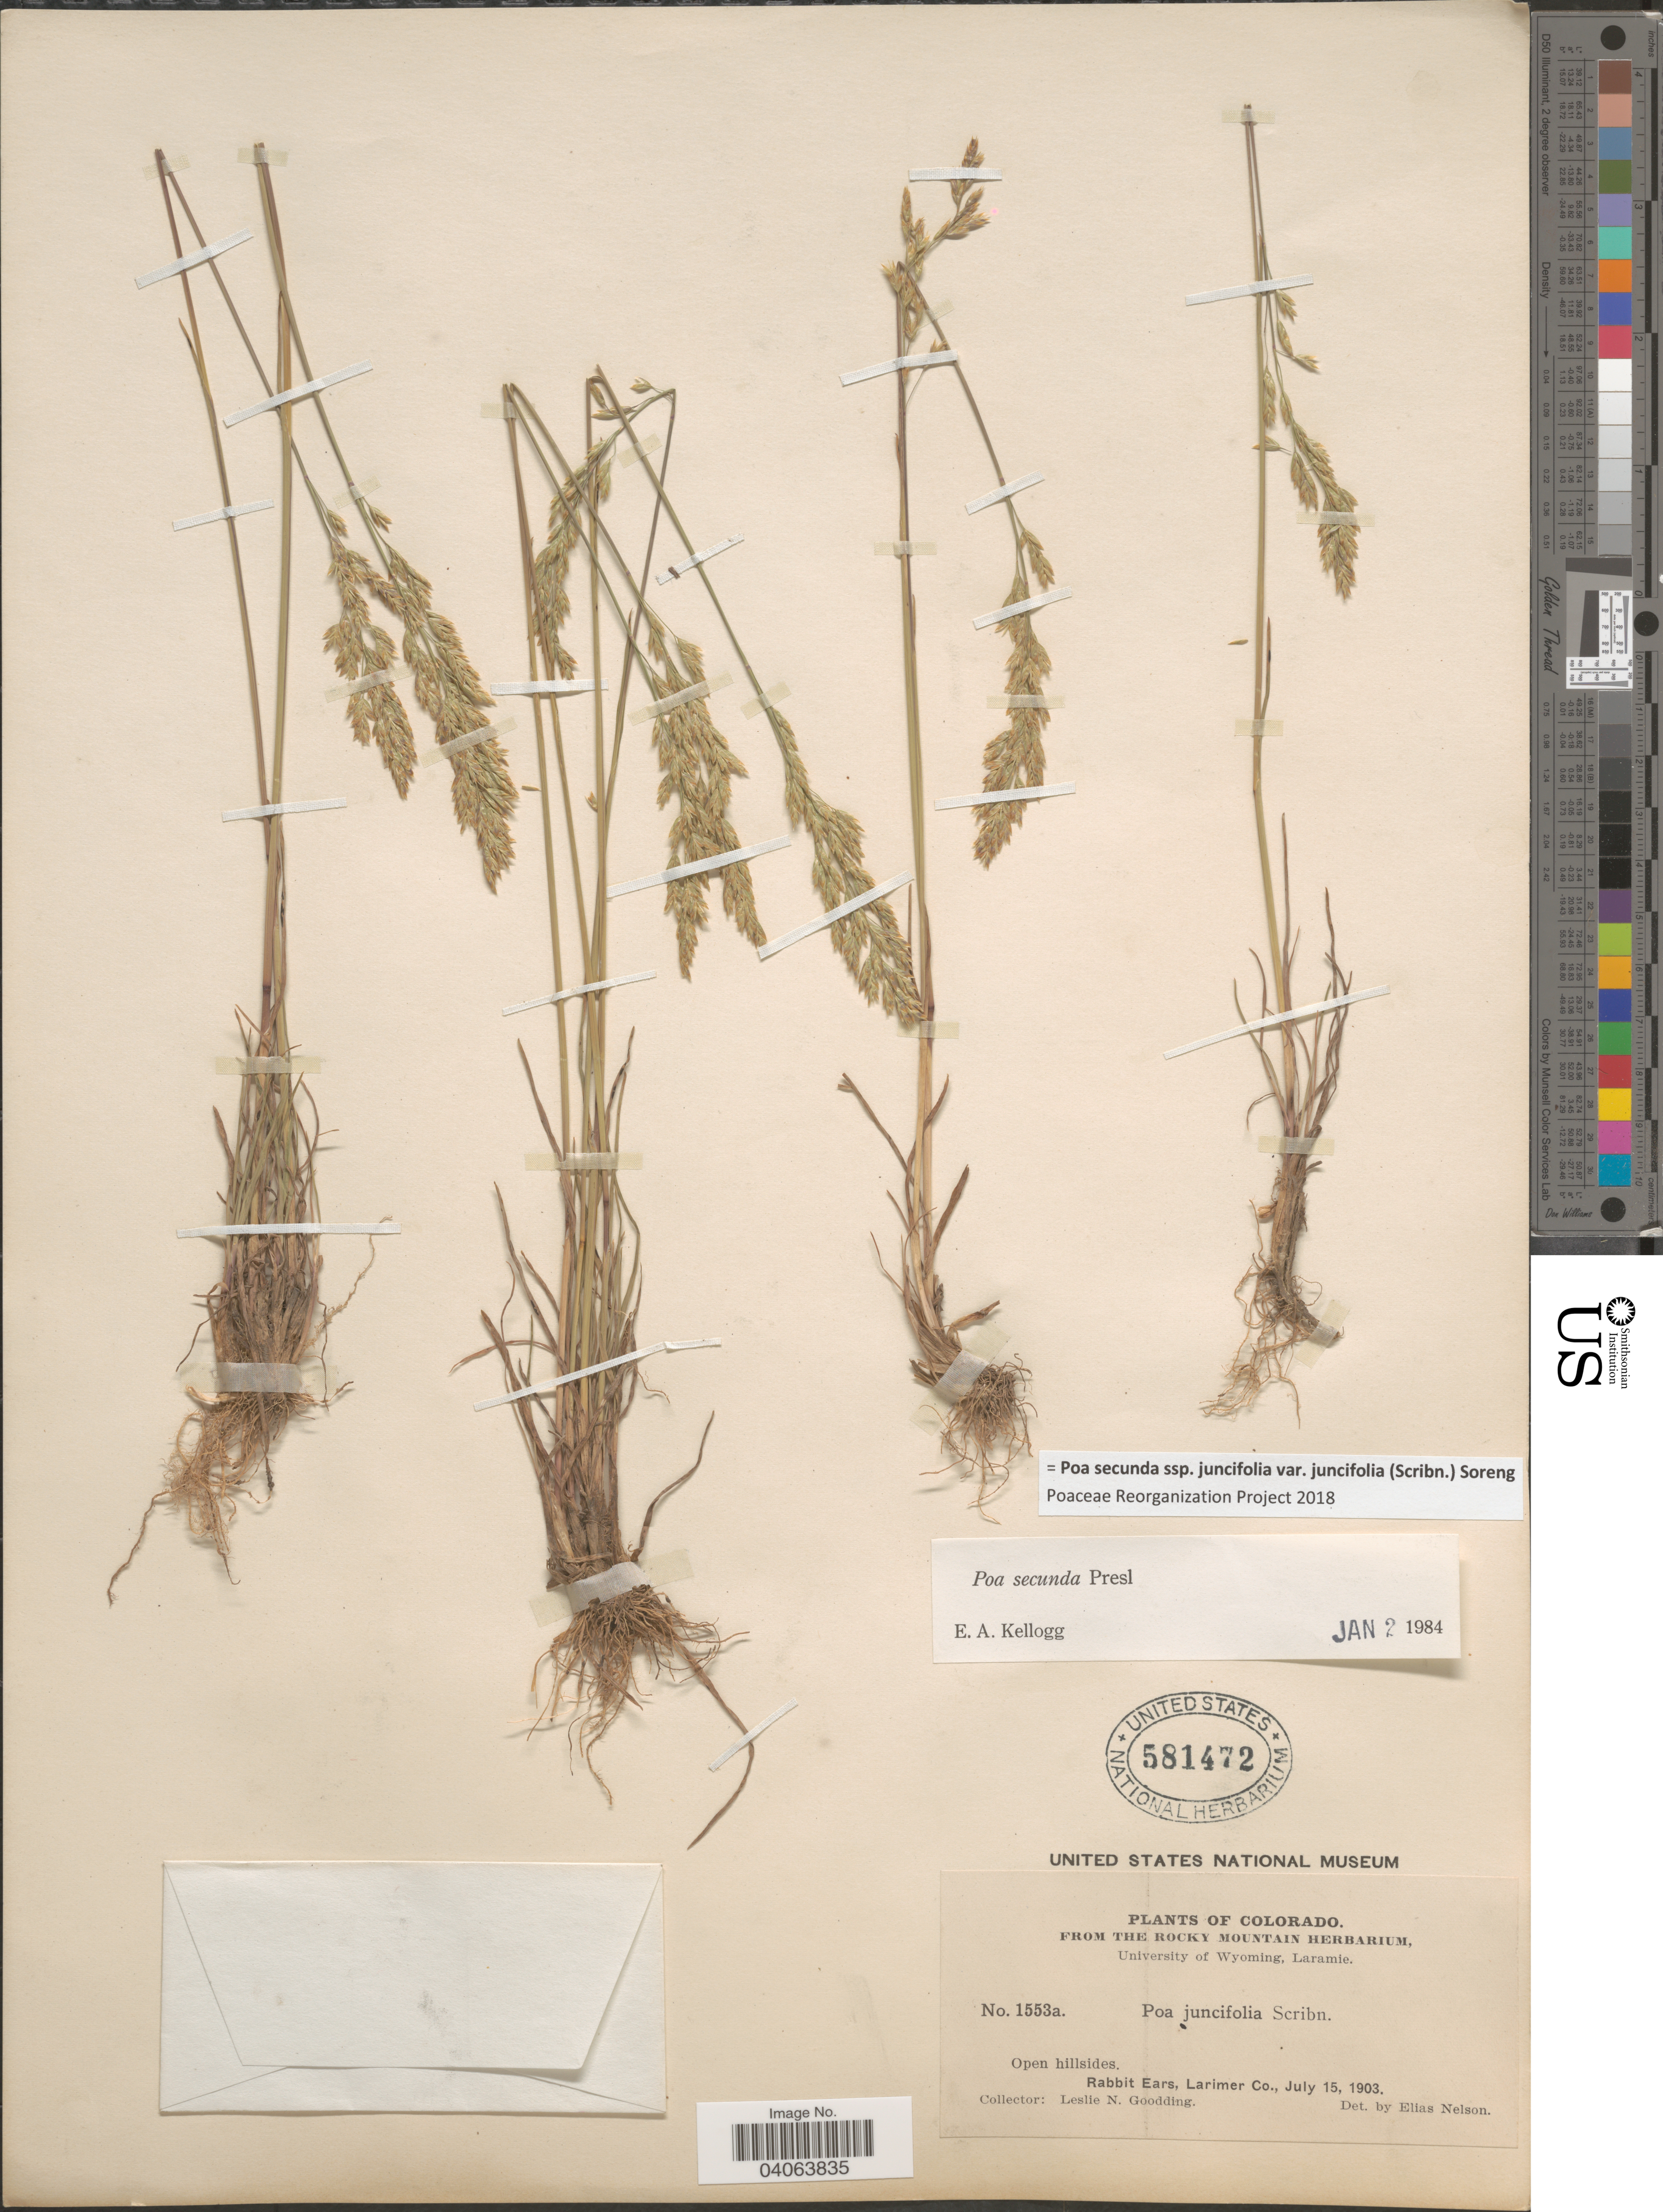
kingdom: Plantae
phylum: Tracheophyta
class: Liliopsida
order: Poales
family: Poaceae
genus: Poa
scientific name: Poa secunda subsp. juncifolia var. juncifolia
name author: (Scribn.) Soreng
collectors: L. N. Goodding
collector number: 1553a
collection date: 1903-07-15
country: United States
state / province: Colorado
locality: Open hillsides. Rabbit Ears, Larimer Co.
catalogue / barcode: US 581472